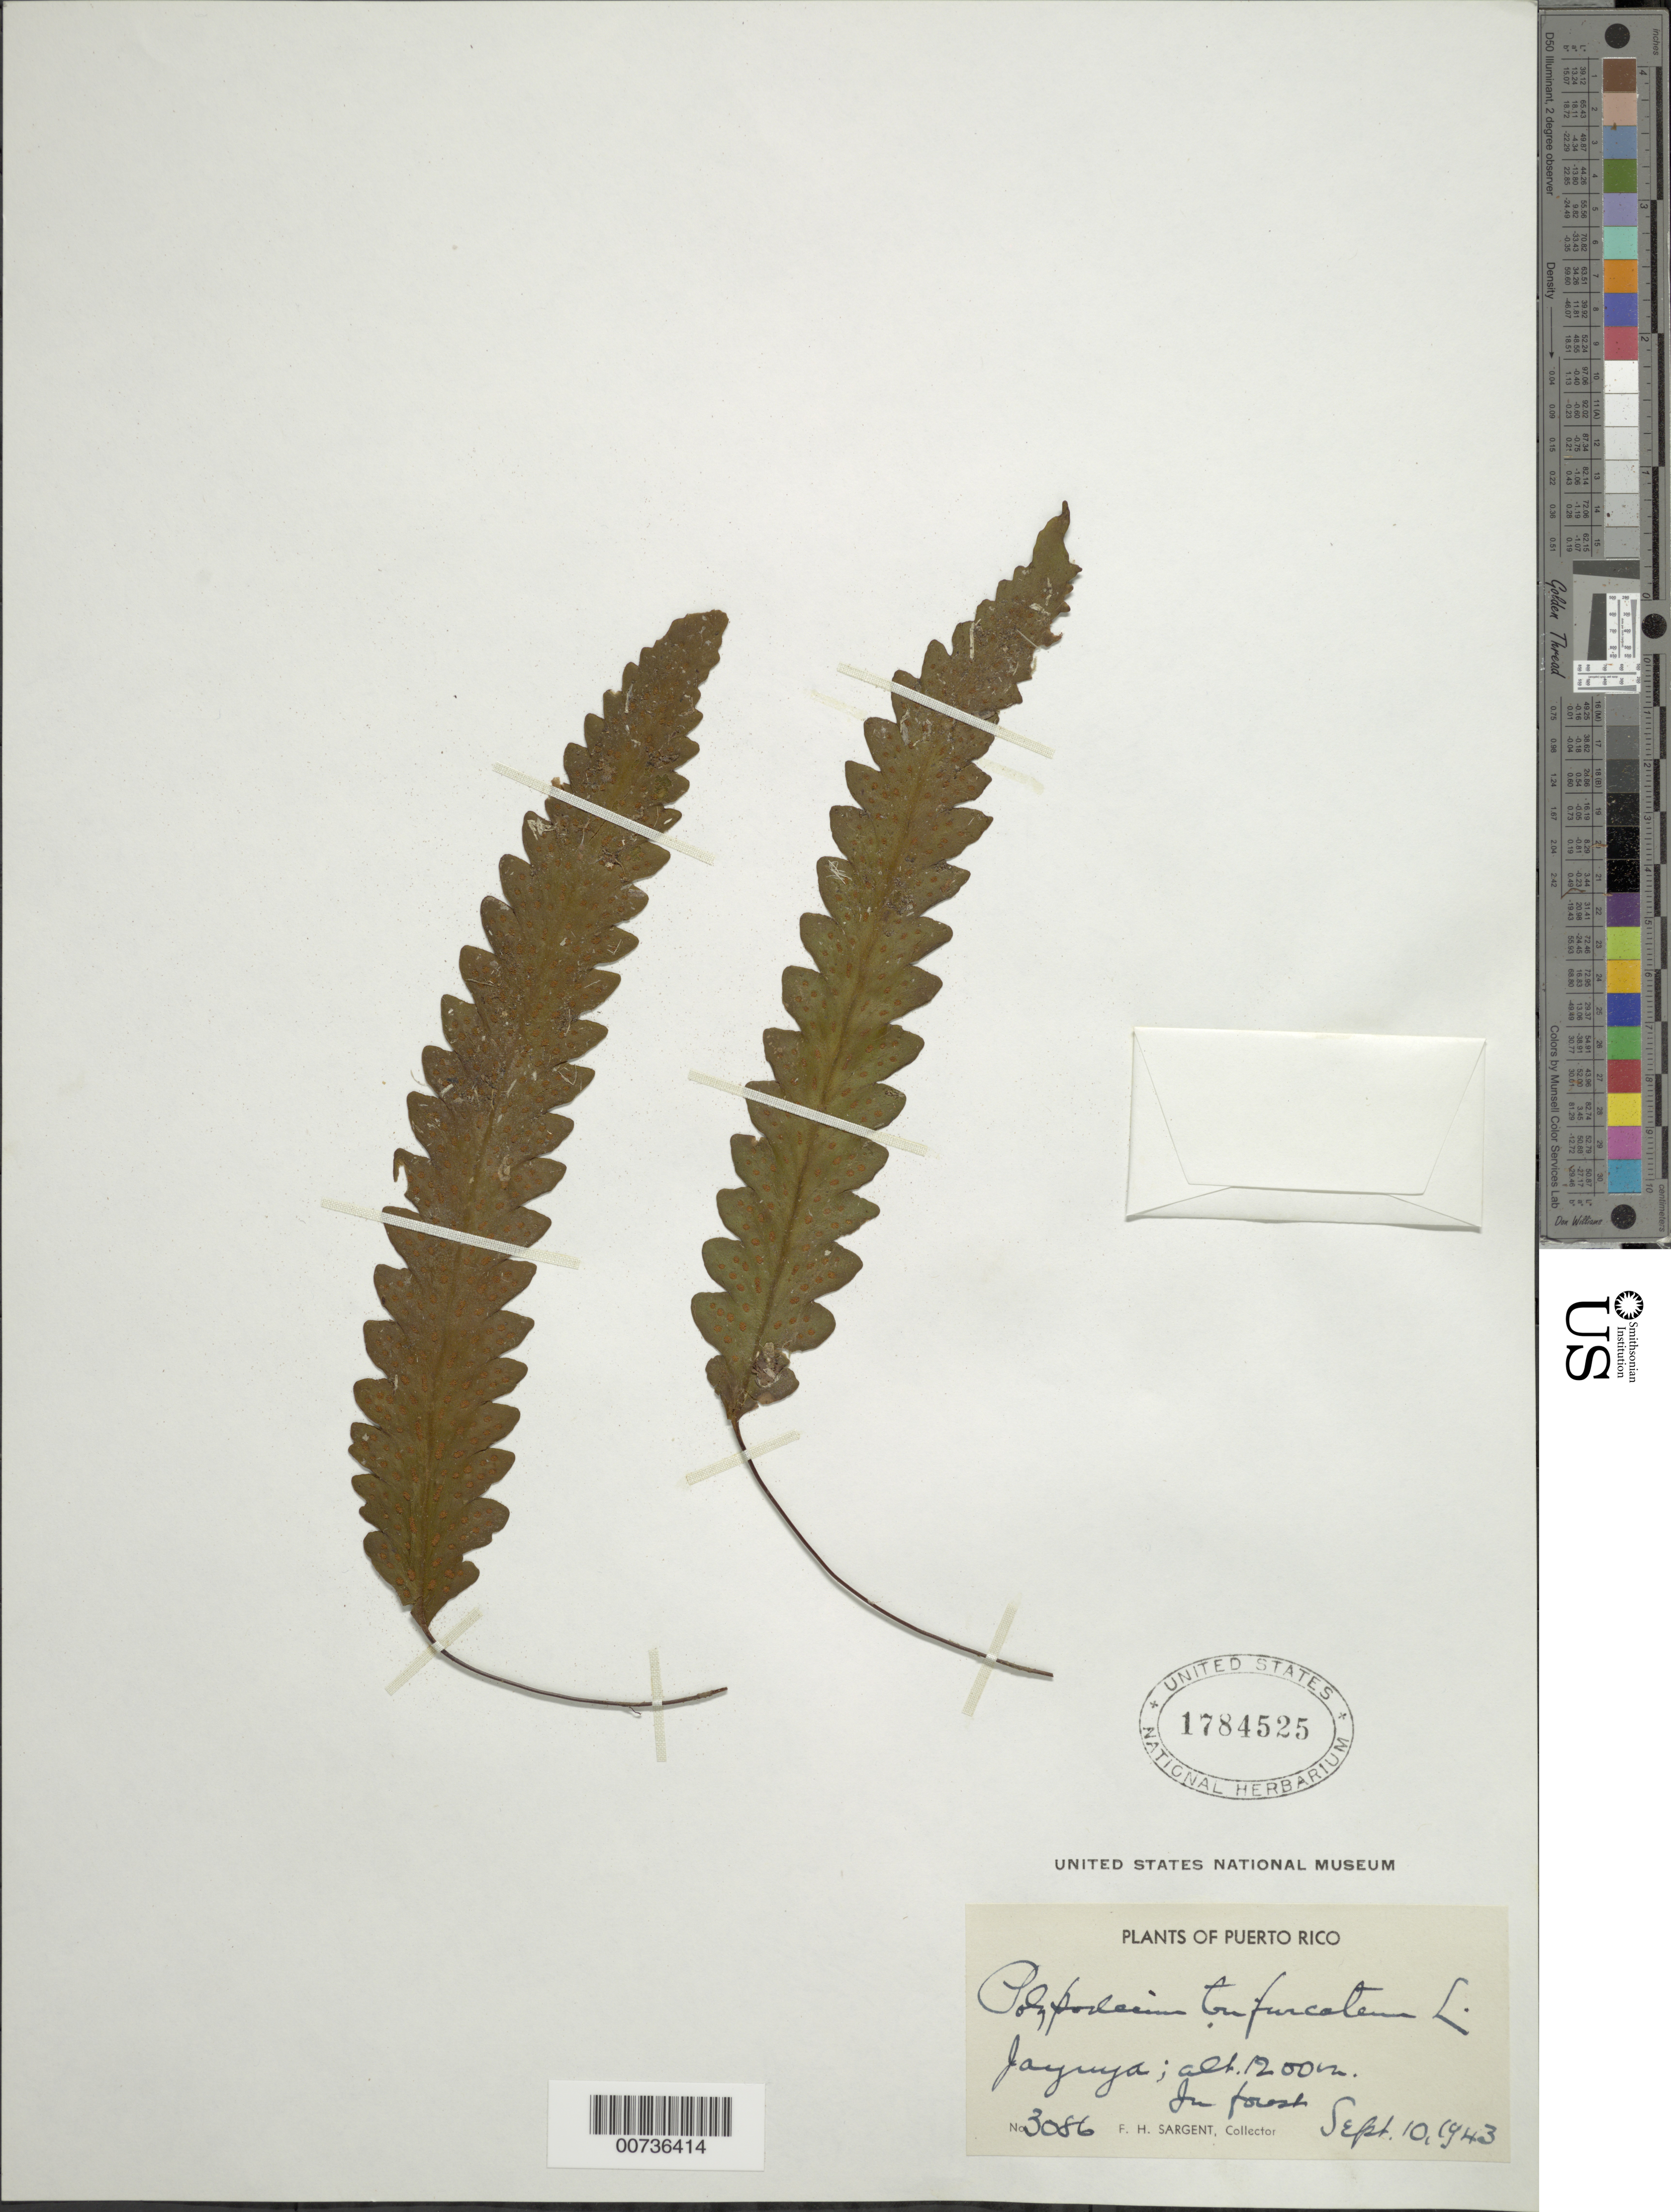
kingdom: Plantae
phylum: Tracheophyta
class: Polypodiopsida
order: Polypodiales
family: Polypodiaceae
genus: Enterosora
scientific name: Enterosora trifurcata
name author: (L.) L.E. Bishop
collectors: F. H. Sargent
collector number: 3086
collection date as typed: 10 Sep 1943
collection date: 1943-09-10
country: Puerto Rico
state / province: Jayuya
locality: Jayuya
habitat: In forest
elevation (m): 1200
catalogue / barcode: US 1784525